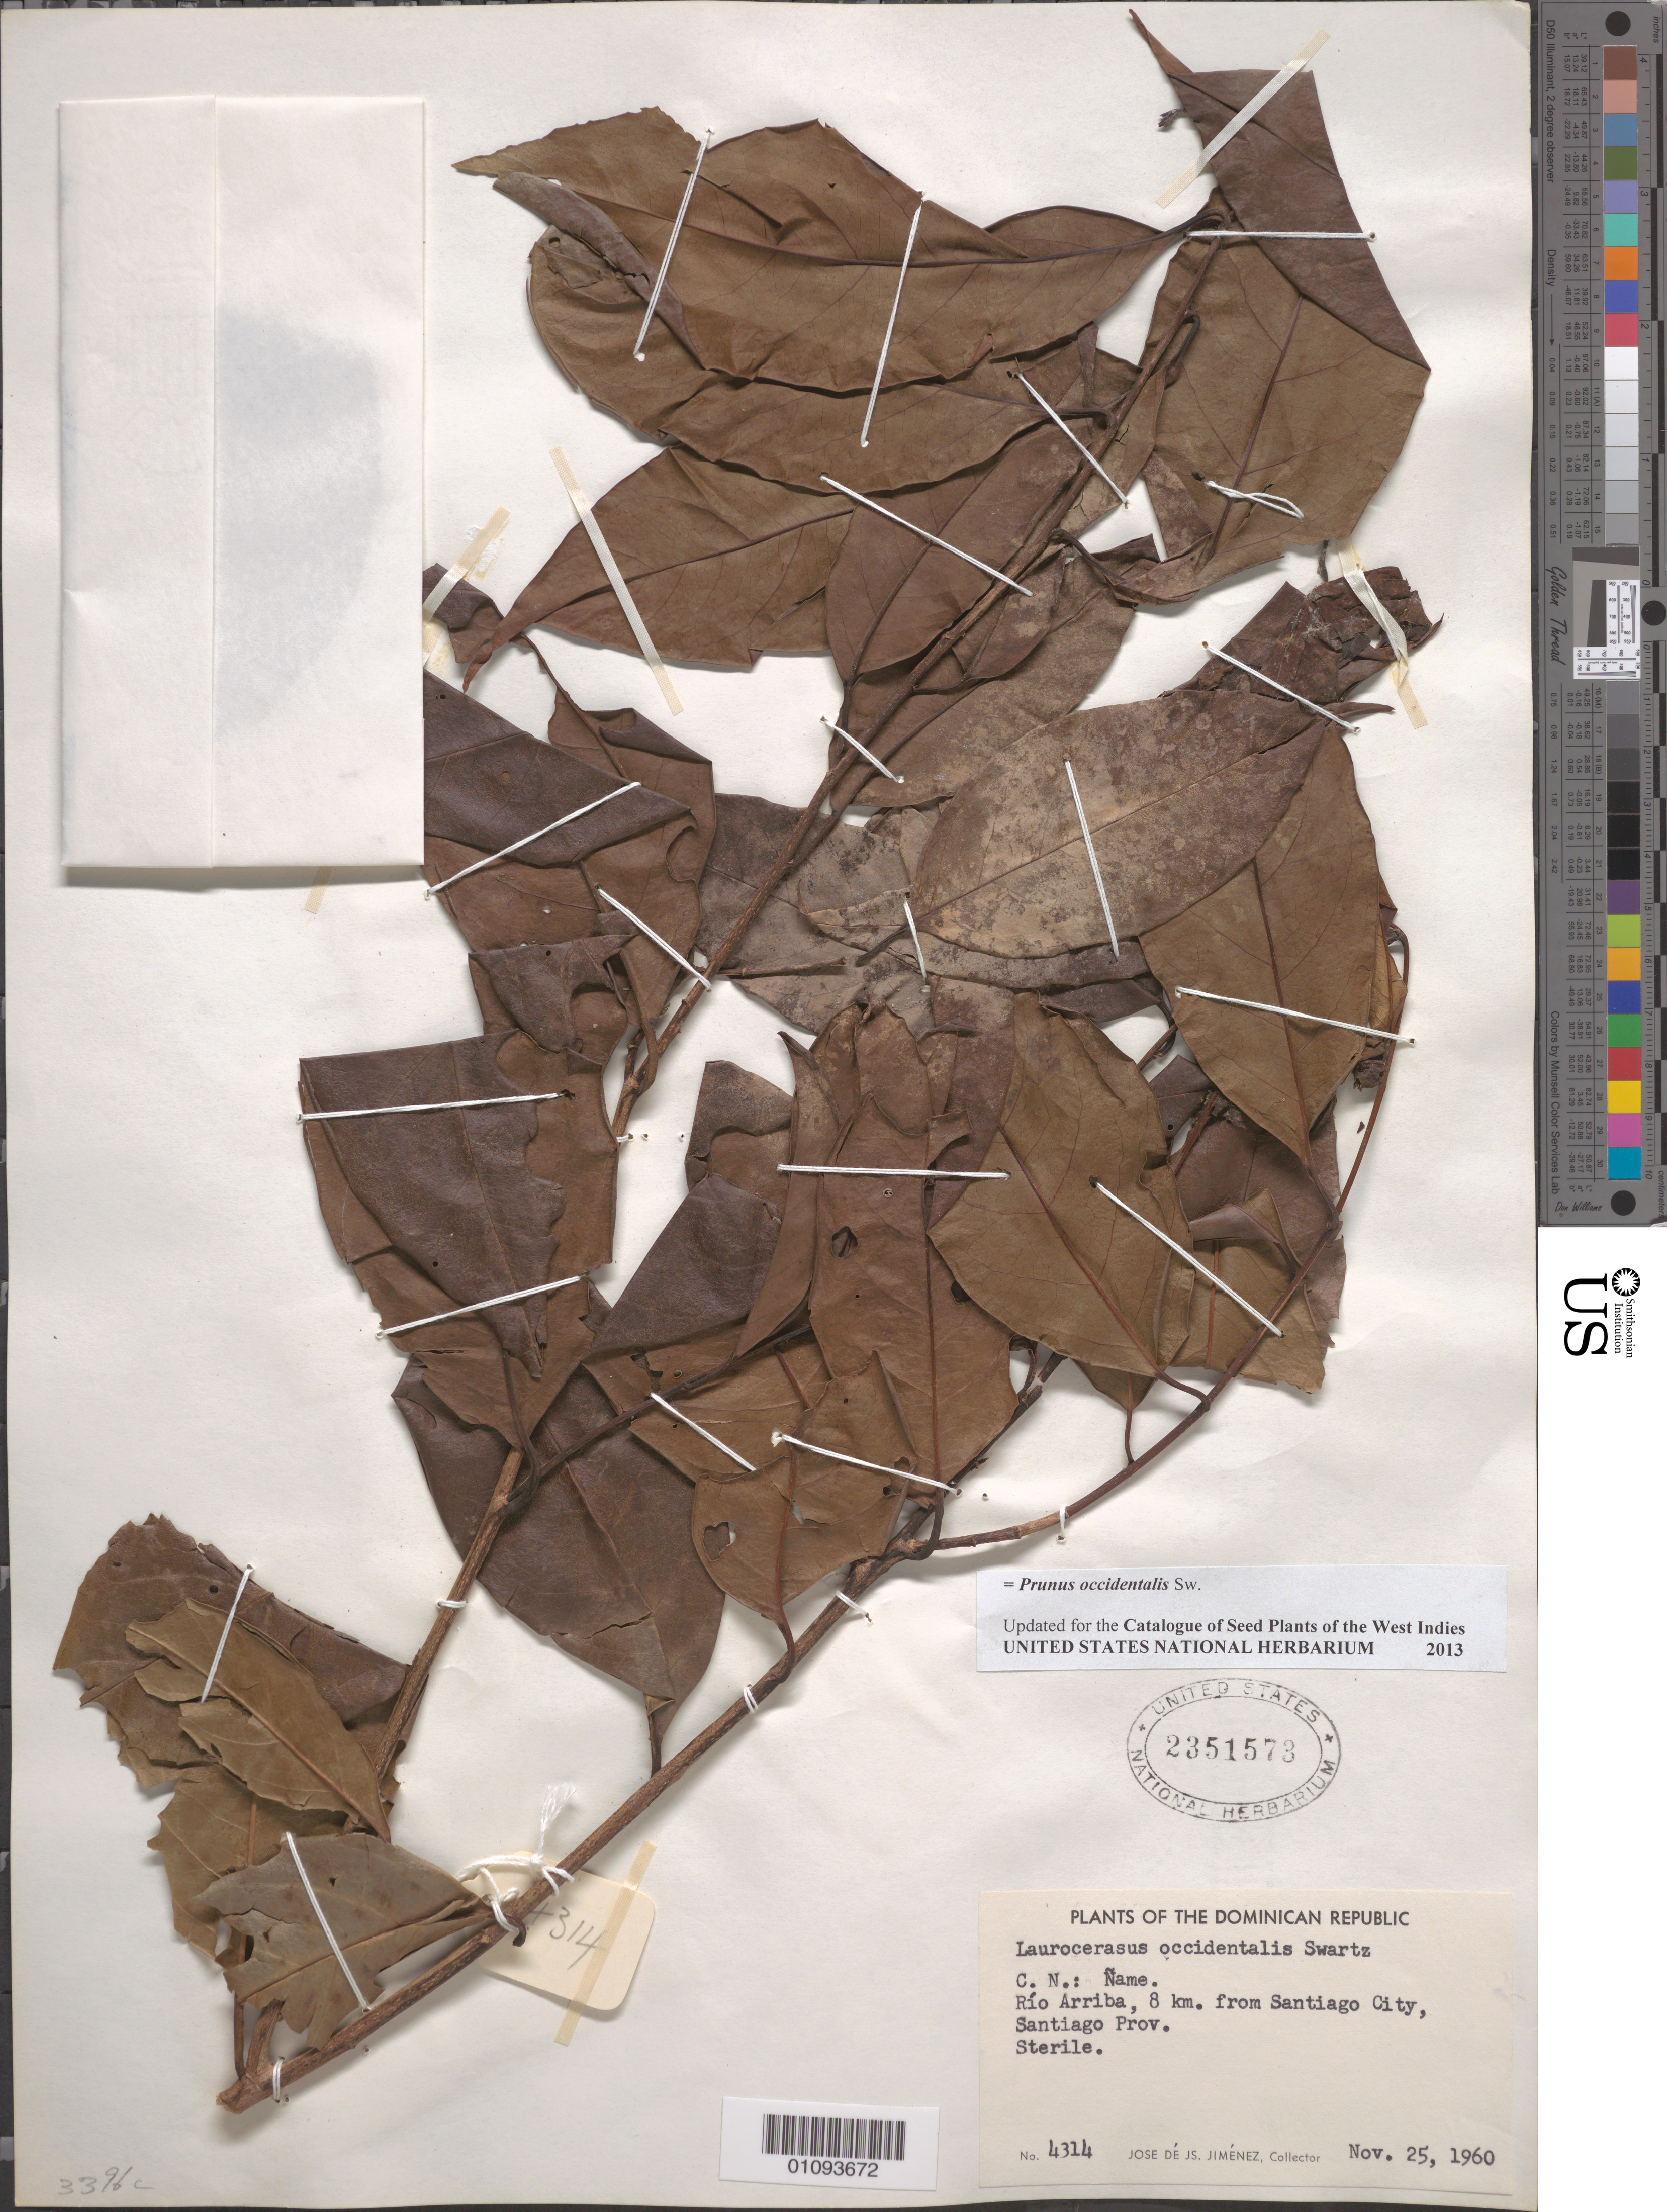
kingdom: Plantae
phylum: Tracheophyta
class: Magnoliopsida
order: Rosales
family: Rosaceae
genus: Prunus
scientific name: Prunus occidentalis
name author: Sw.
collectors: J. de Jimenez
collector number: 4314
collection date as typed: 25 Nov 1960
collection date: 1960-11-25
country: Cuba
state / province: Santiago de Cuba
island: Cuba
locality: Rio Arriba, 8km from Santiago city,Santiago Prov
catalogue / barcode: US 2351573